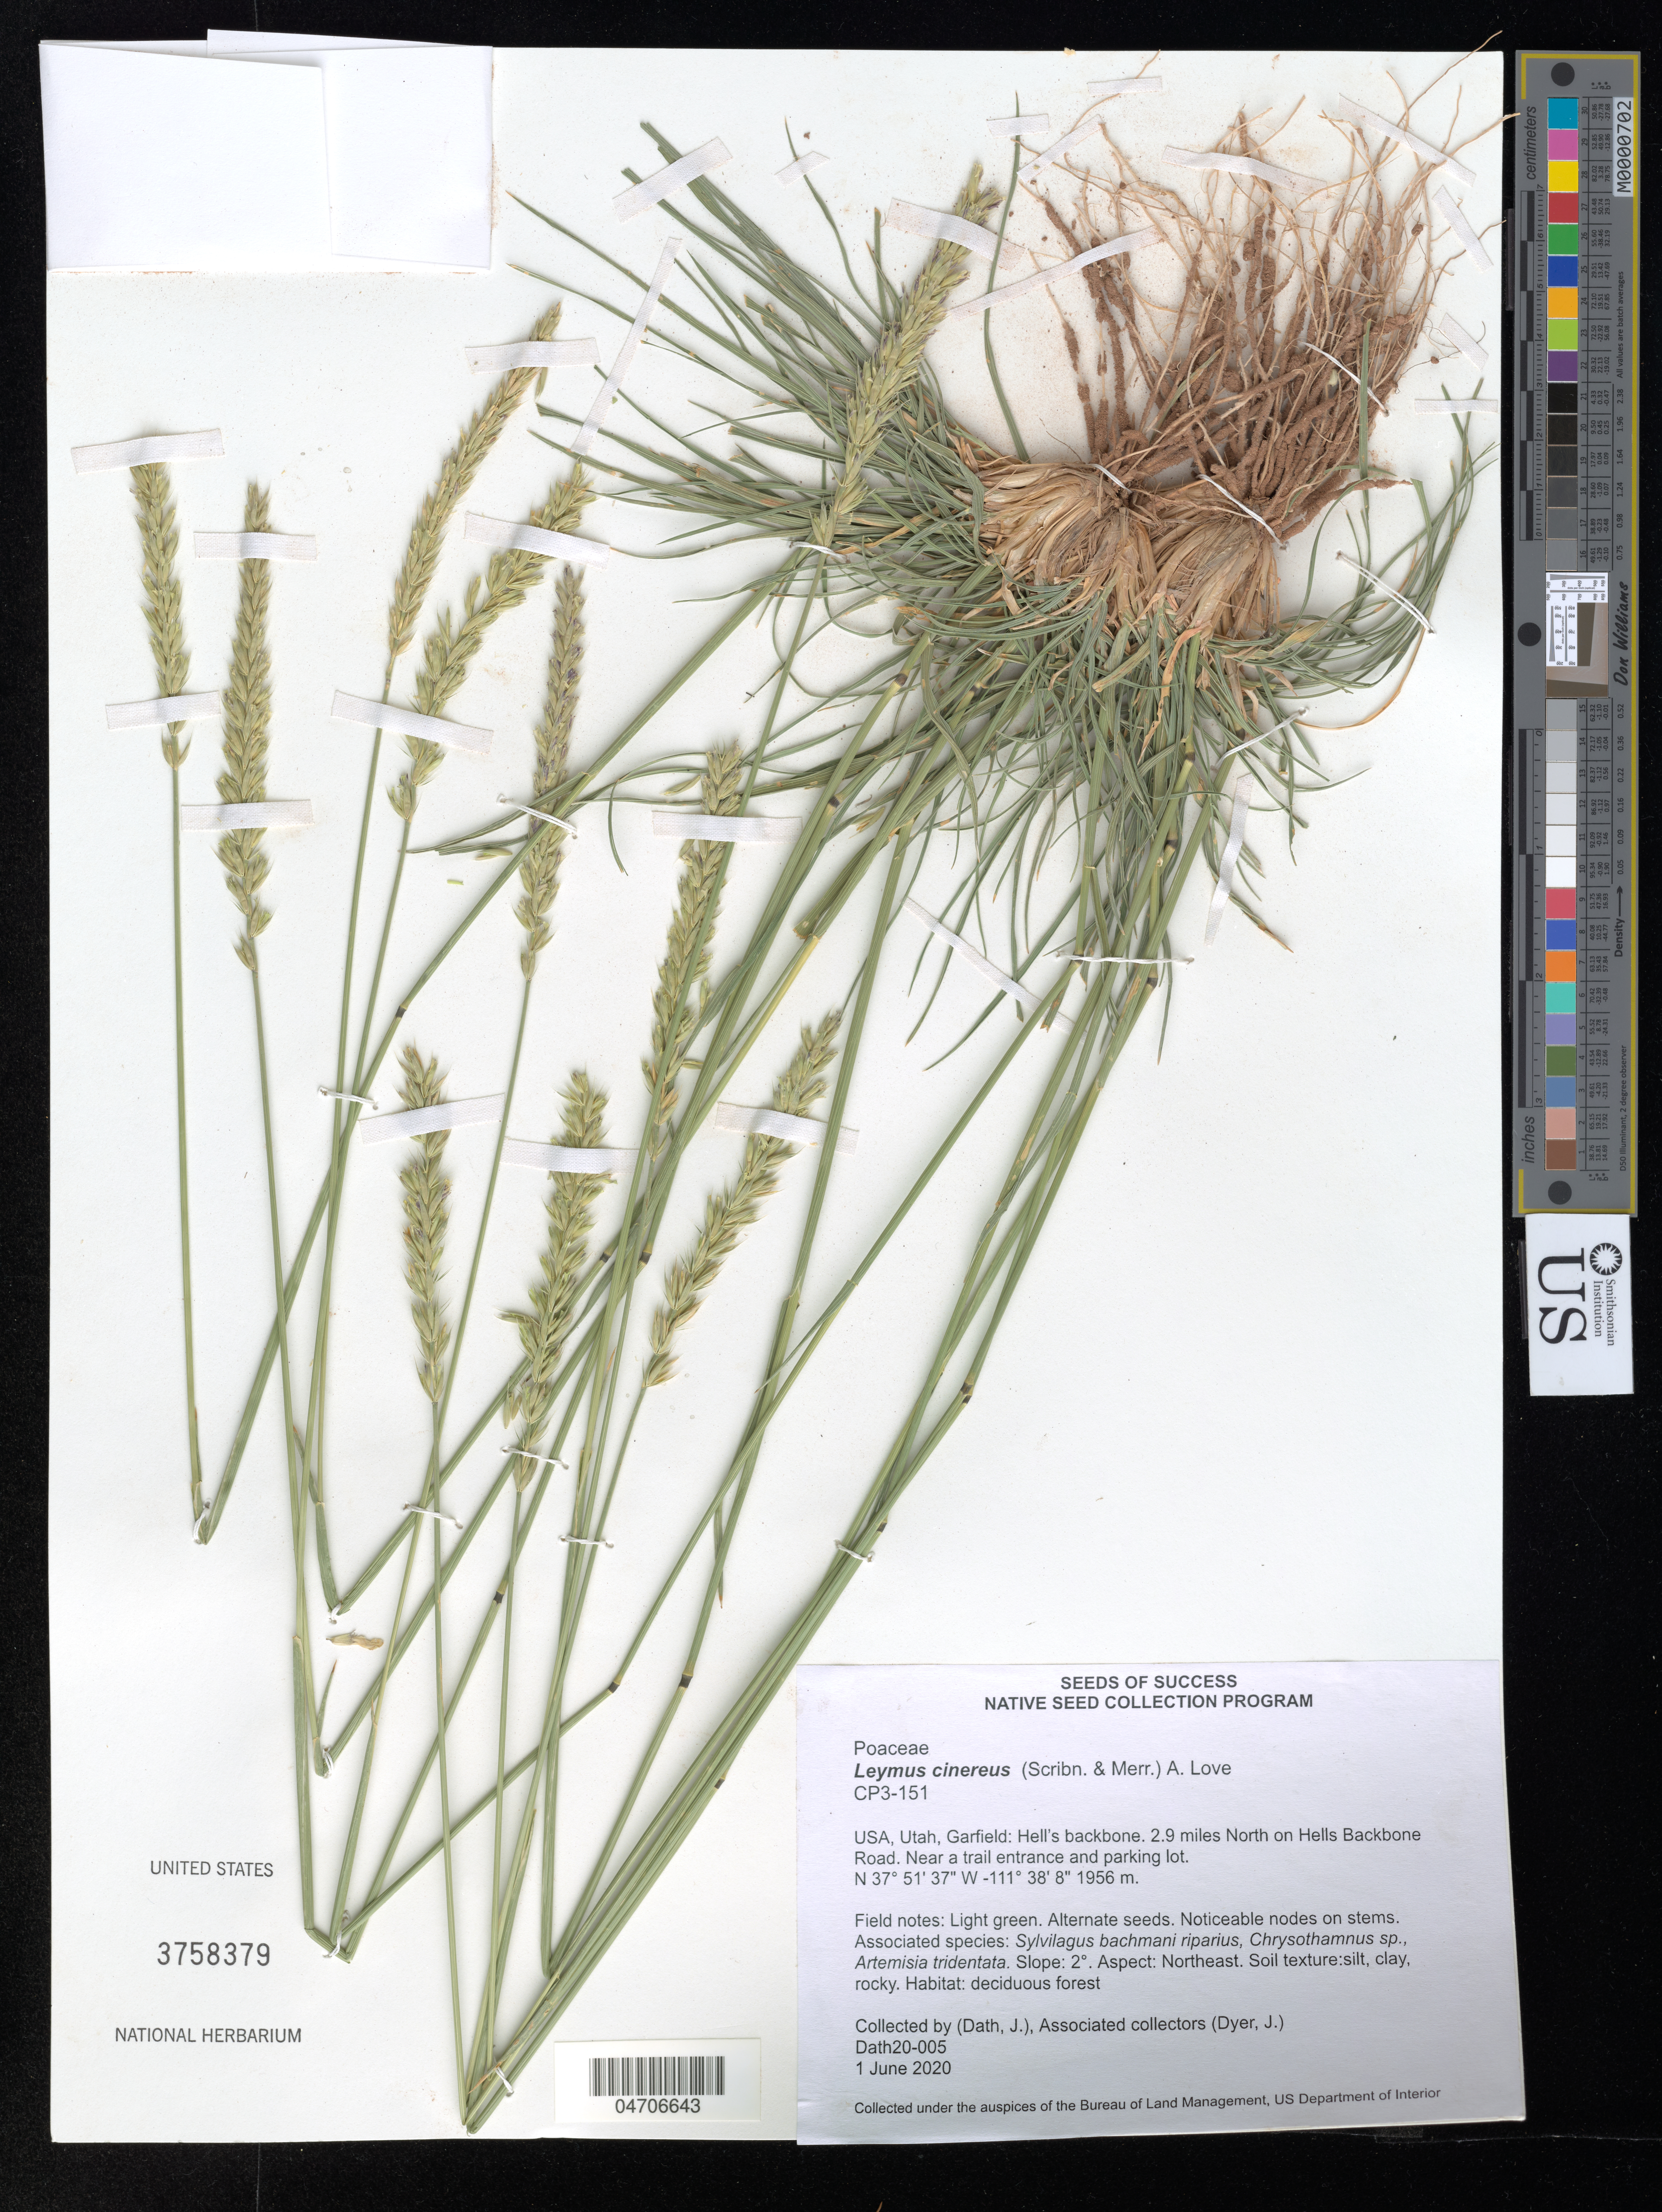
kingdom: Plantae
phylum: Tracheophyta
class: Liliopsida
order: Poales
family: Poaceae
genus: Leymus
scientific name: Leymus cinereus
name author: (Scribn. & Merr.) Á. Löve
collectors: B. Losee & J. Dyer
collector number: Dath20-005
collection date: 2020-06-01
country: United States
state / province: Utah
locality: Garfield: Hell's Backbone. 2.9 miles North on Hells Backbone Road. Near a trail entrance and parking lot.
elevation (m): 1956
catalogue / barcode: US 3758379